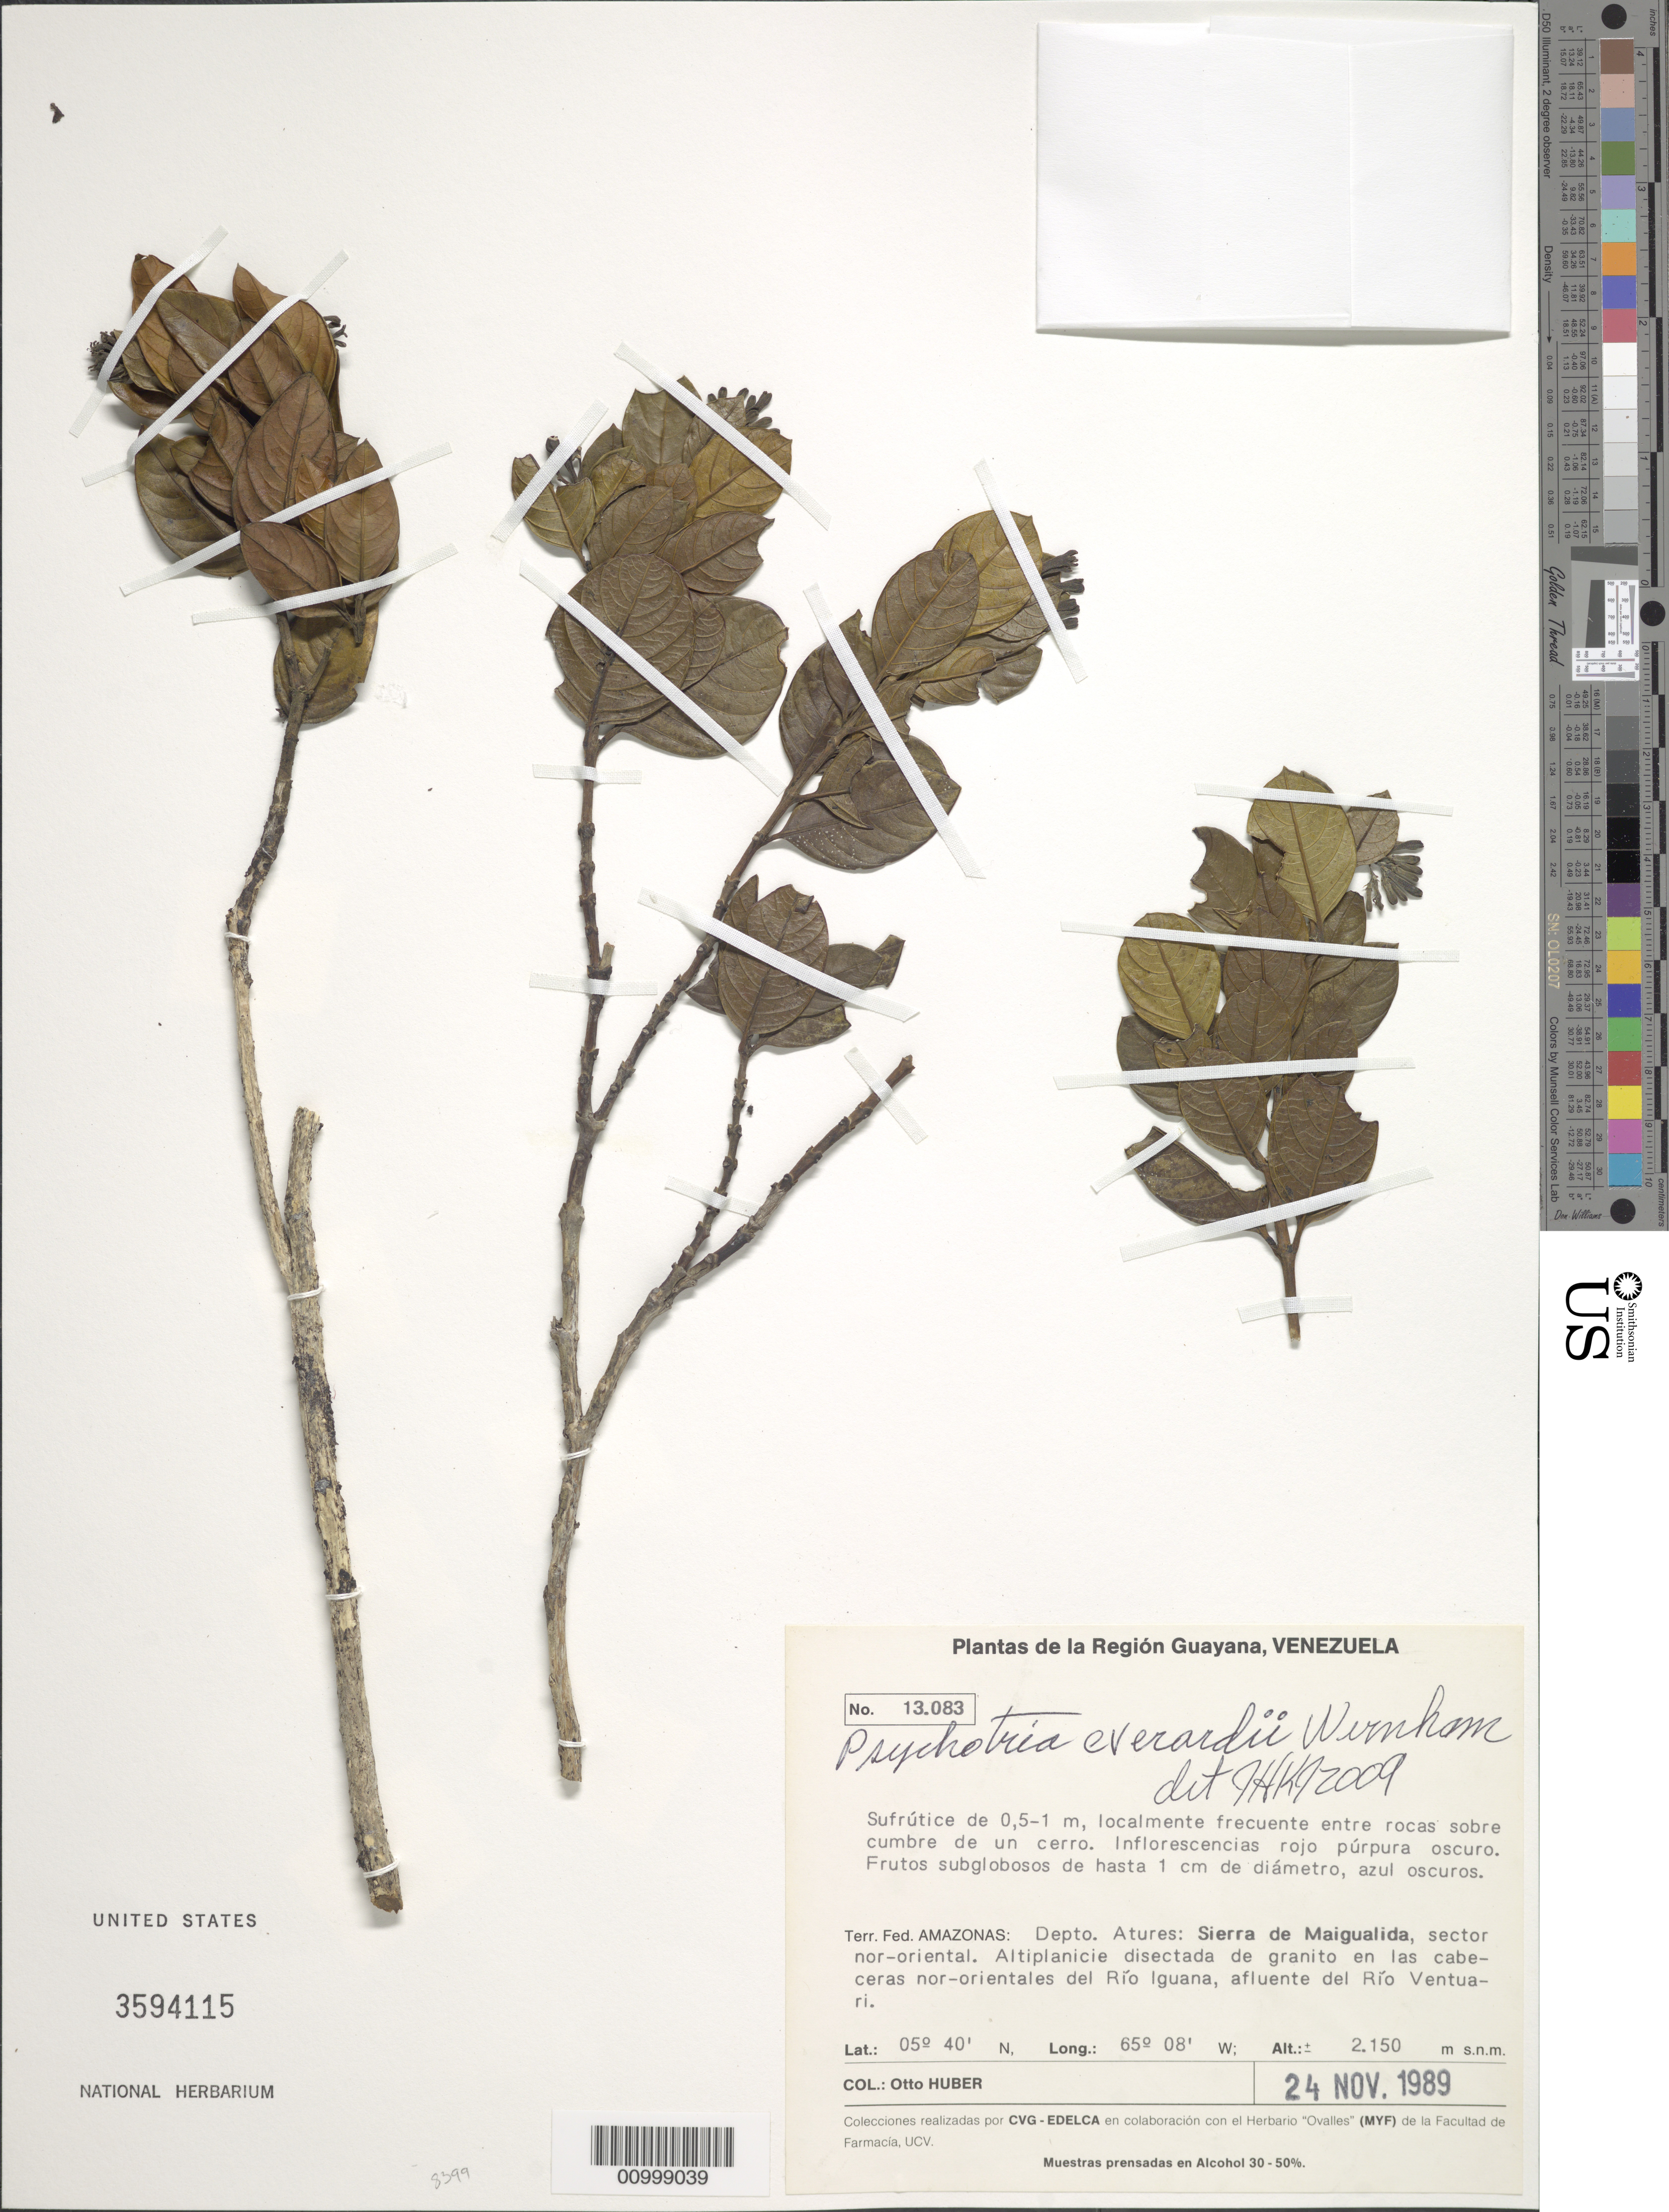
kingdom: Plantae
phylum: Tracheophyta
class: Magnoliopsida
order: Gentianales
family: Rubiaceae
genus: Psychotria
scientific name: Psychotria everardii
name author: Wernham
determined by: Kirkbride, J. H.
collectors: O. Huber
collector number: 13083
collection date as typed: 24-Nov-89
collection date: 1989-11-24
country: Venezuela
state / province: Amazonas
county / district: Atures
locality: Sierra de Maigualida, sector nor-oriental. Altiplanicie disectada de granito en las cabeceras nor-orientales del Río Iguana, afluente del Río Ventuari.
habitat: Entre rocas sobre cumbre de un cerro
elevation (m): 2150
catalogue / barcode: US 3594115